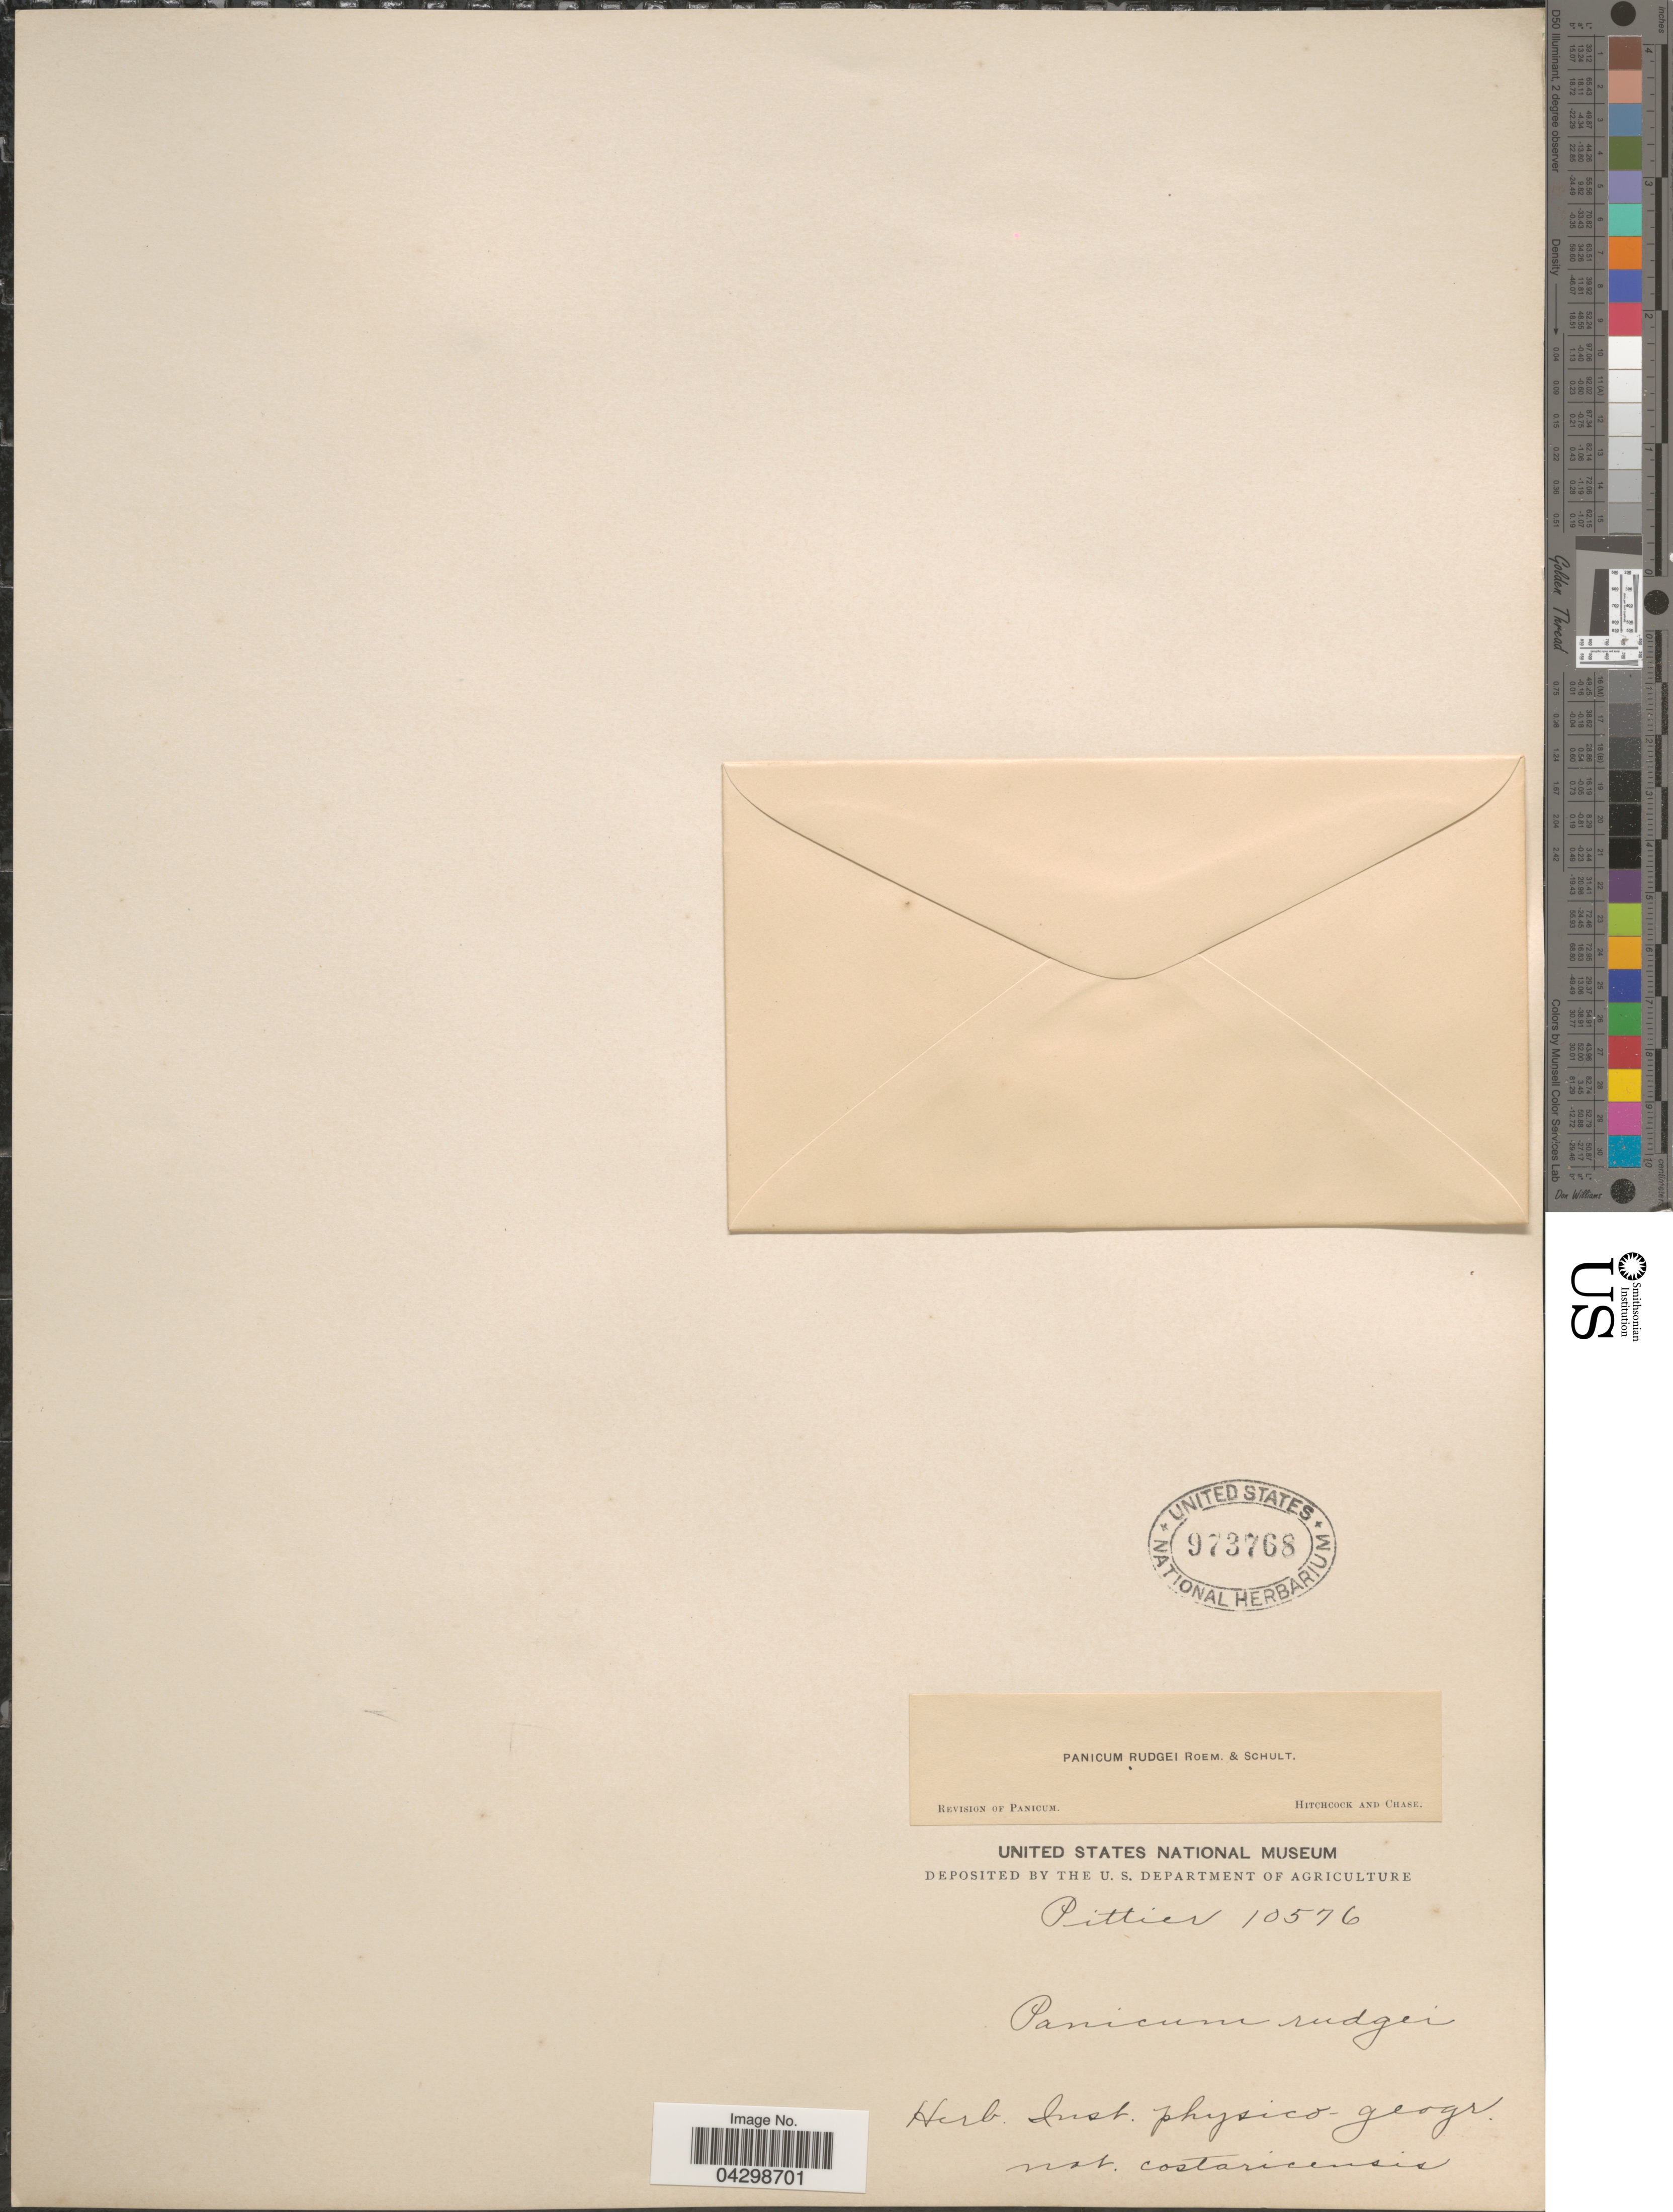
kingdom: Plantae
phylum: Tracheophyta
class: Liliopsida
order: Poales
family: Poaceae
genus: Panicum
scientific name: Panicum rudgei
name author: Roem. & Schult.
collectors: Pittier, --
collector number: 10576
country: Costa Rica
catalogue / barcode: US 973768